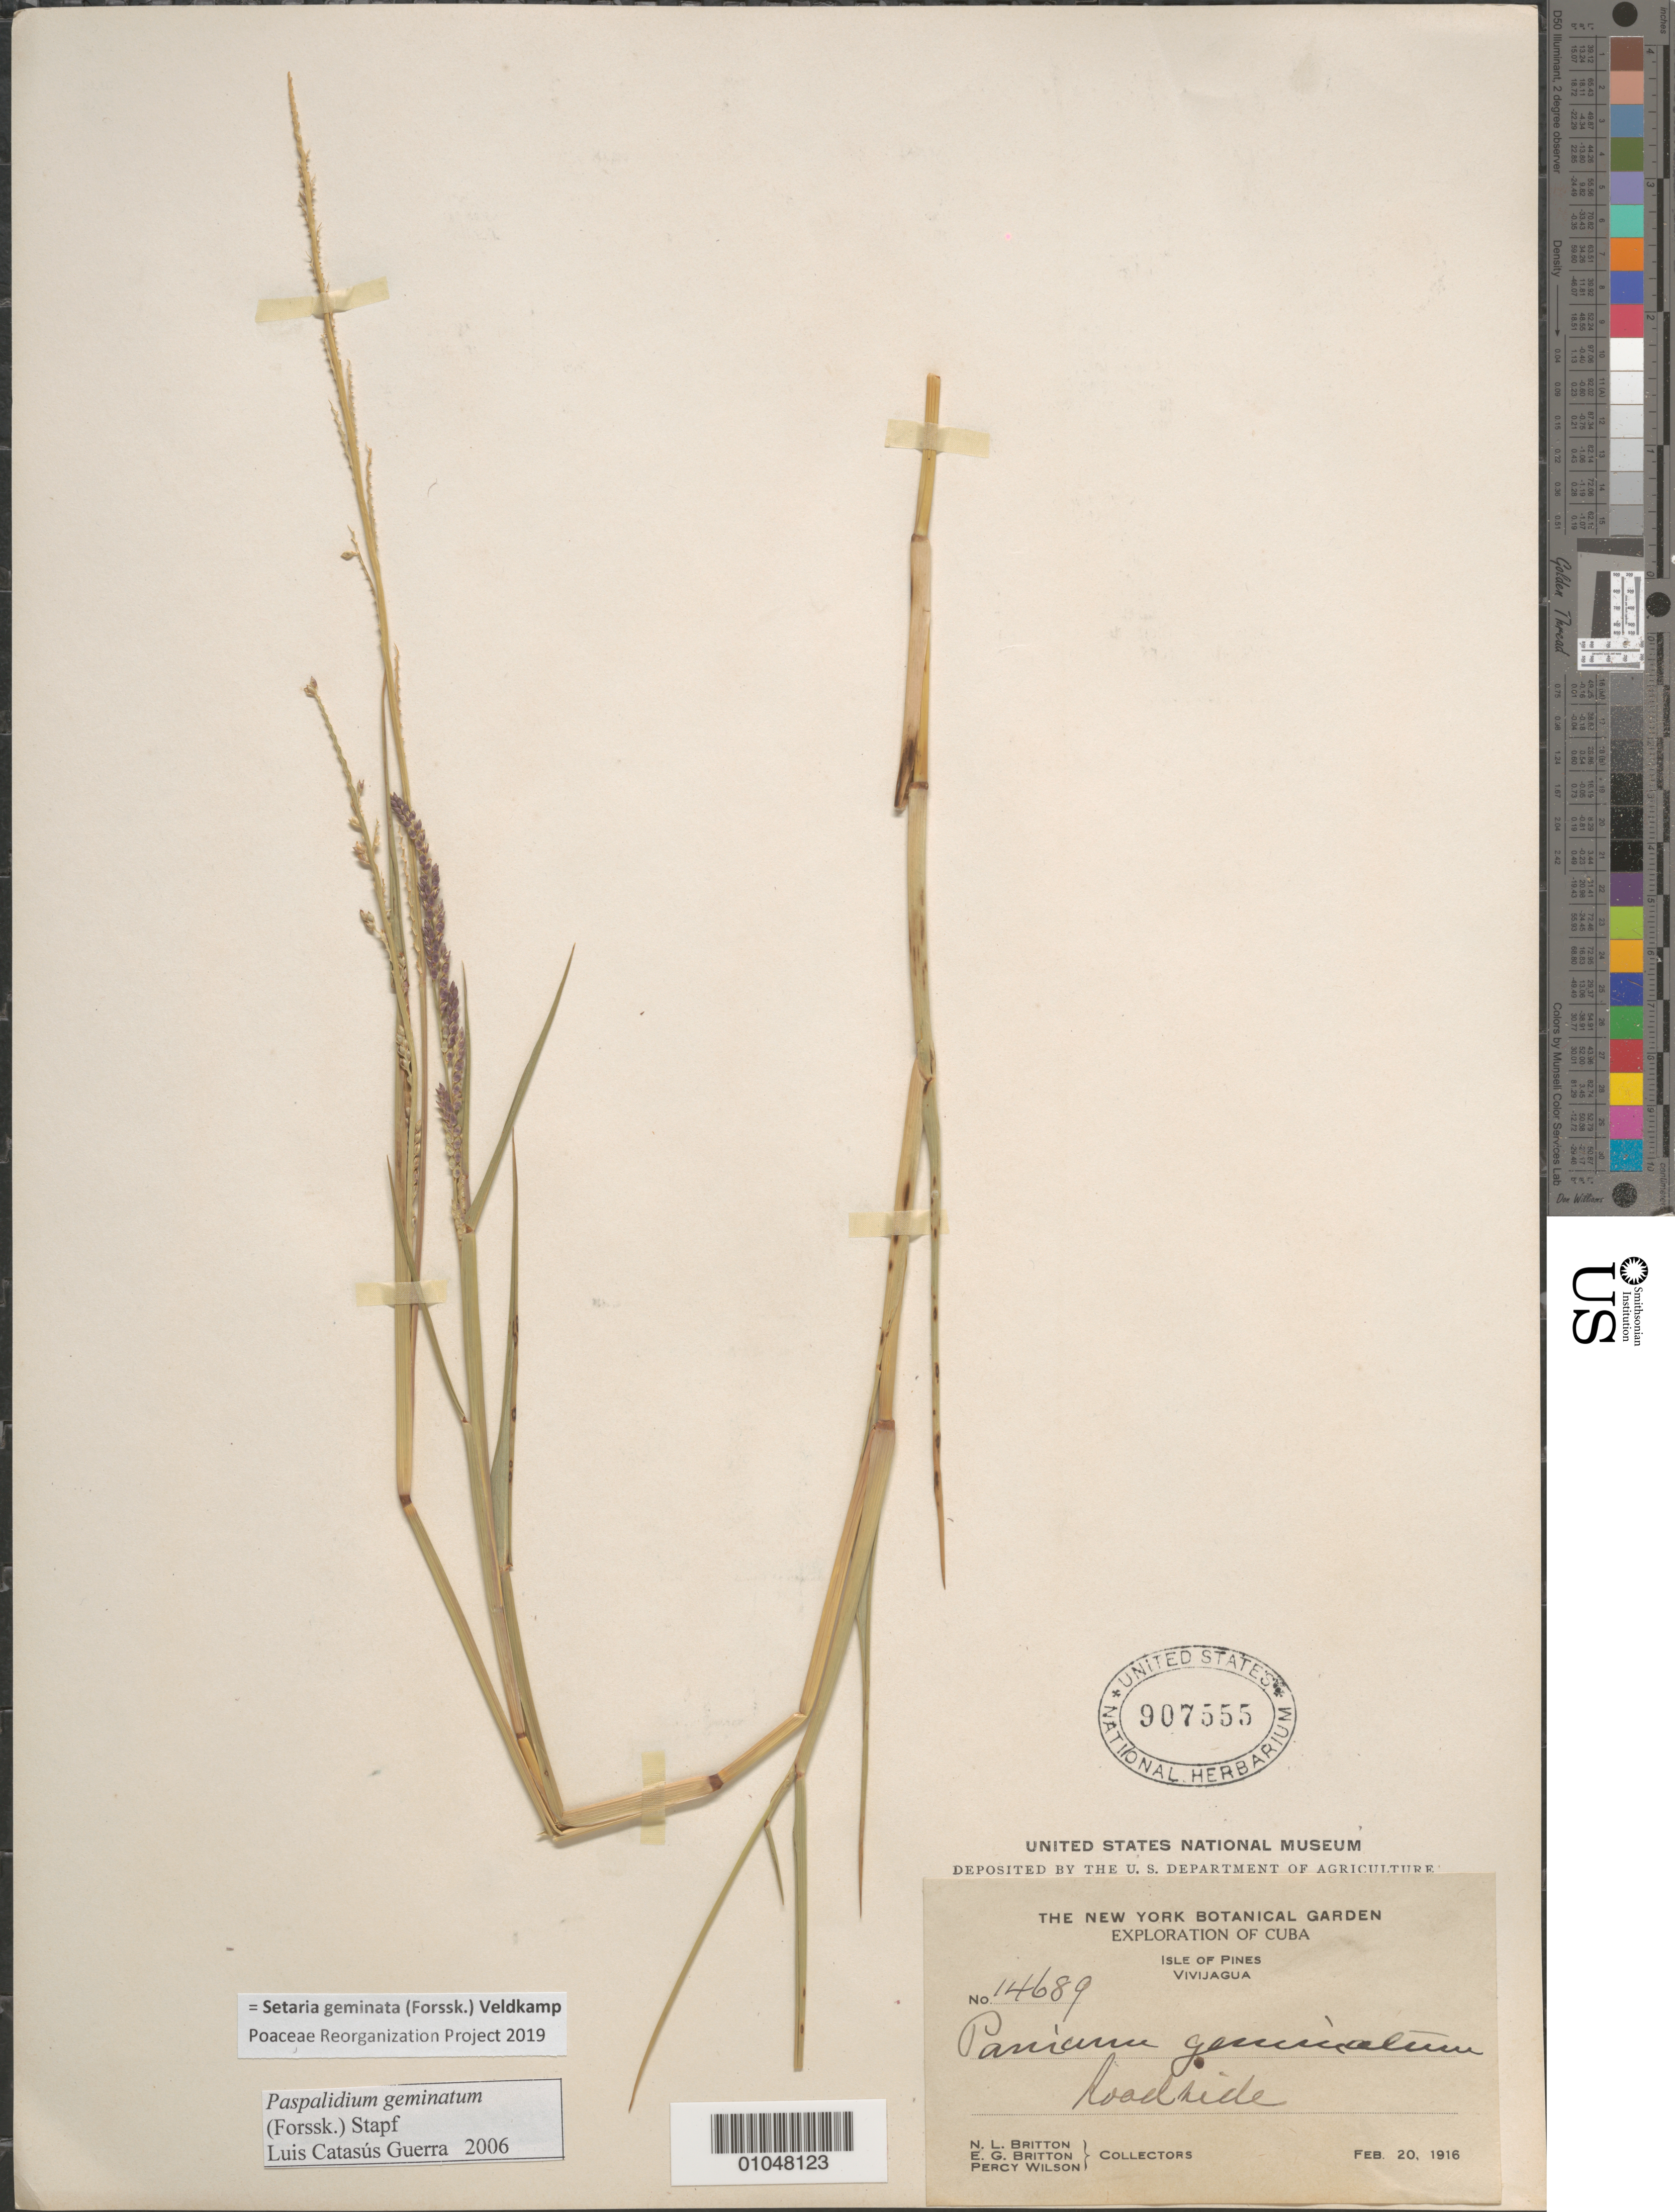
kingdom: Plantae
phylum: Tracheophyta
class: Liliopsida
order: Poales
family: Poaceae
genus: Panicum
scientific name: Panicum geminatum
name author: Forssk.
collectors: N. Britton, E. G. Britton & P. Wilson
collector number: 14689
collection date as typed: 20 Feb 1916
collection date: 1916-02-20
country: Cuba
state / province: Isla de la Juventud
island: Isla de la Juventud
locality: Vivijagua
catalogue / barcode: US 907555